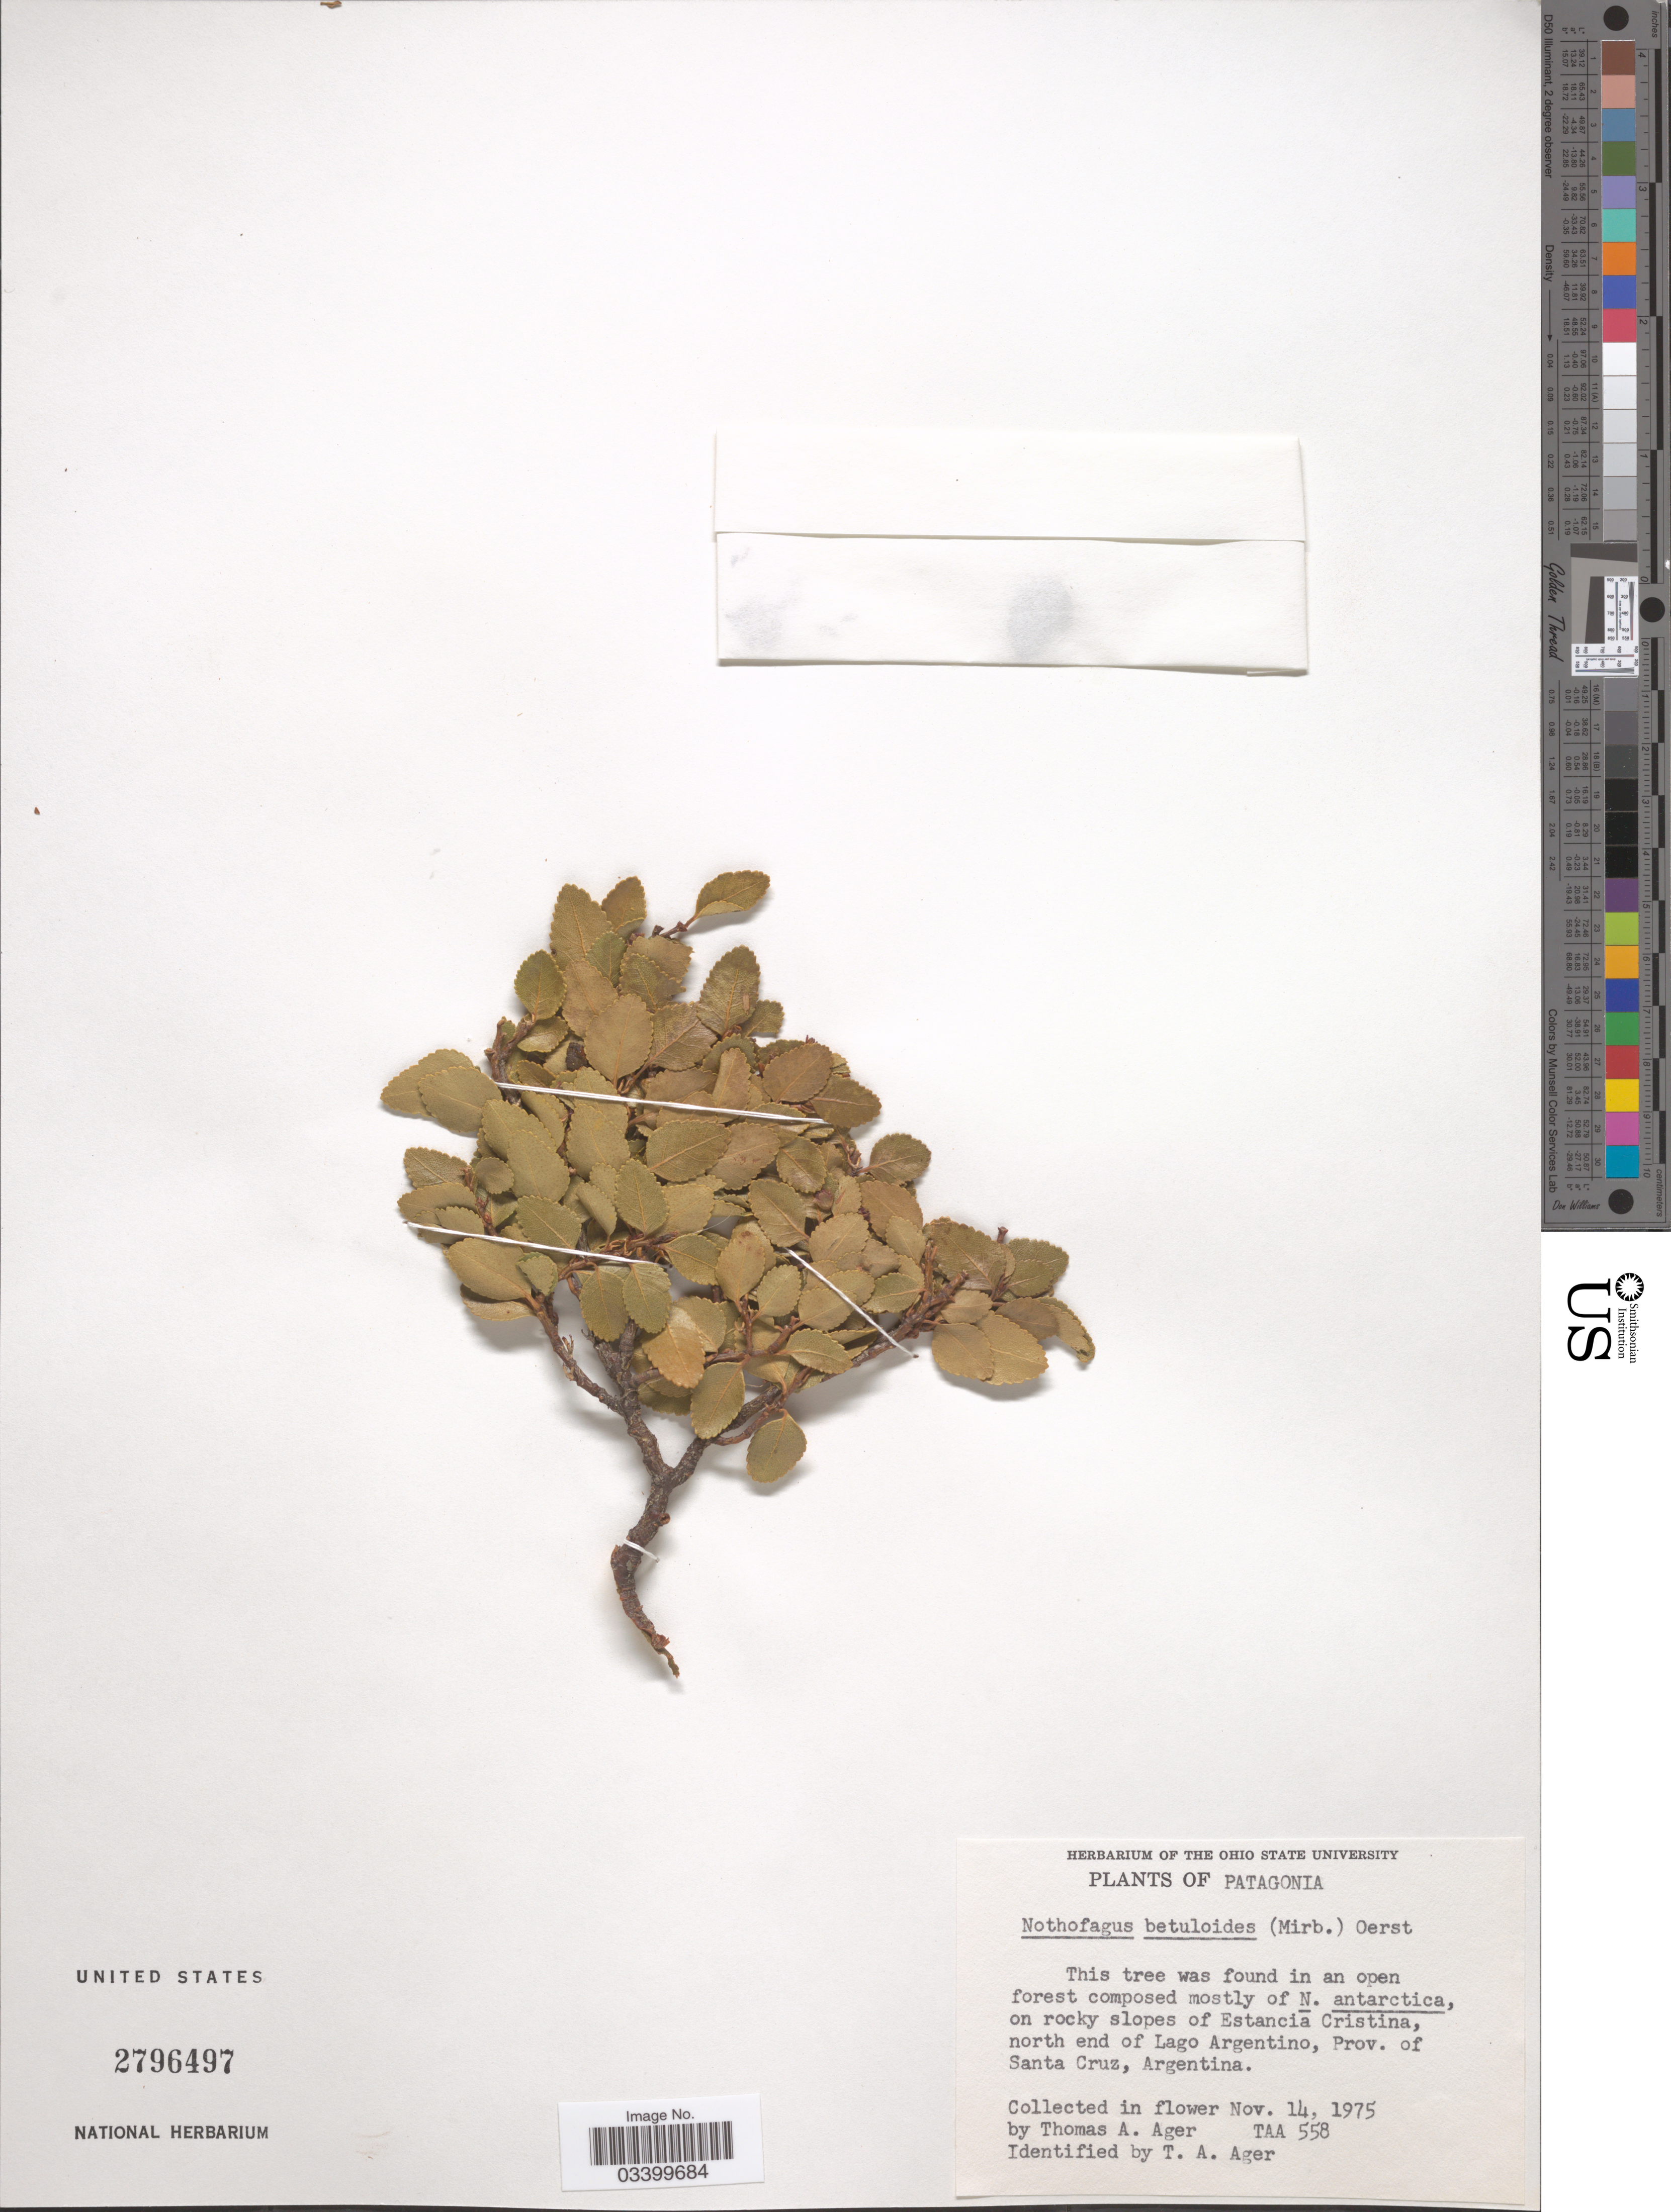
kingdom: Plantae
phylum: Tracheophyta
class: Magnoliopsida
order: Fagales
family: Nothofagaceae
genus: Nothofagus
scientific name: Nothofagus betuloides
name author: (Mirb.) Oerst.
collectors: T. A. Ager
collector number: TAA 558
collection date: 1975-11-14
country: Argentina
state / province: Santa Cruz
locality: Patagonia. On rocky slopes of Estancia Cristina, north end of Lago Argentino.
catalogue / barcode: US 2796497